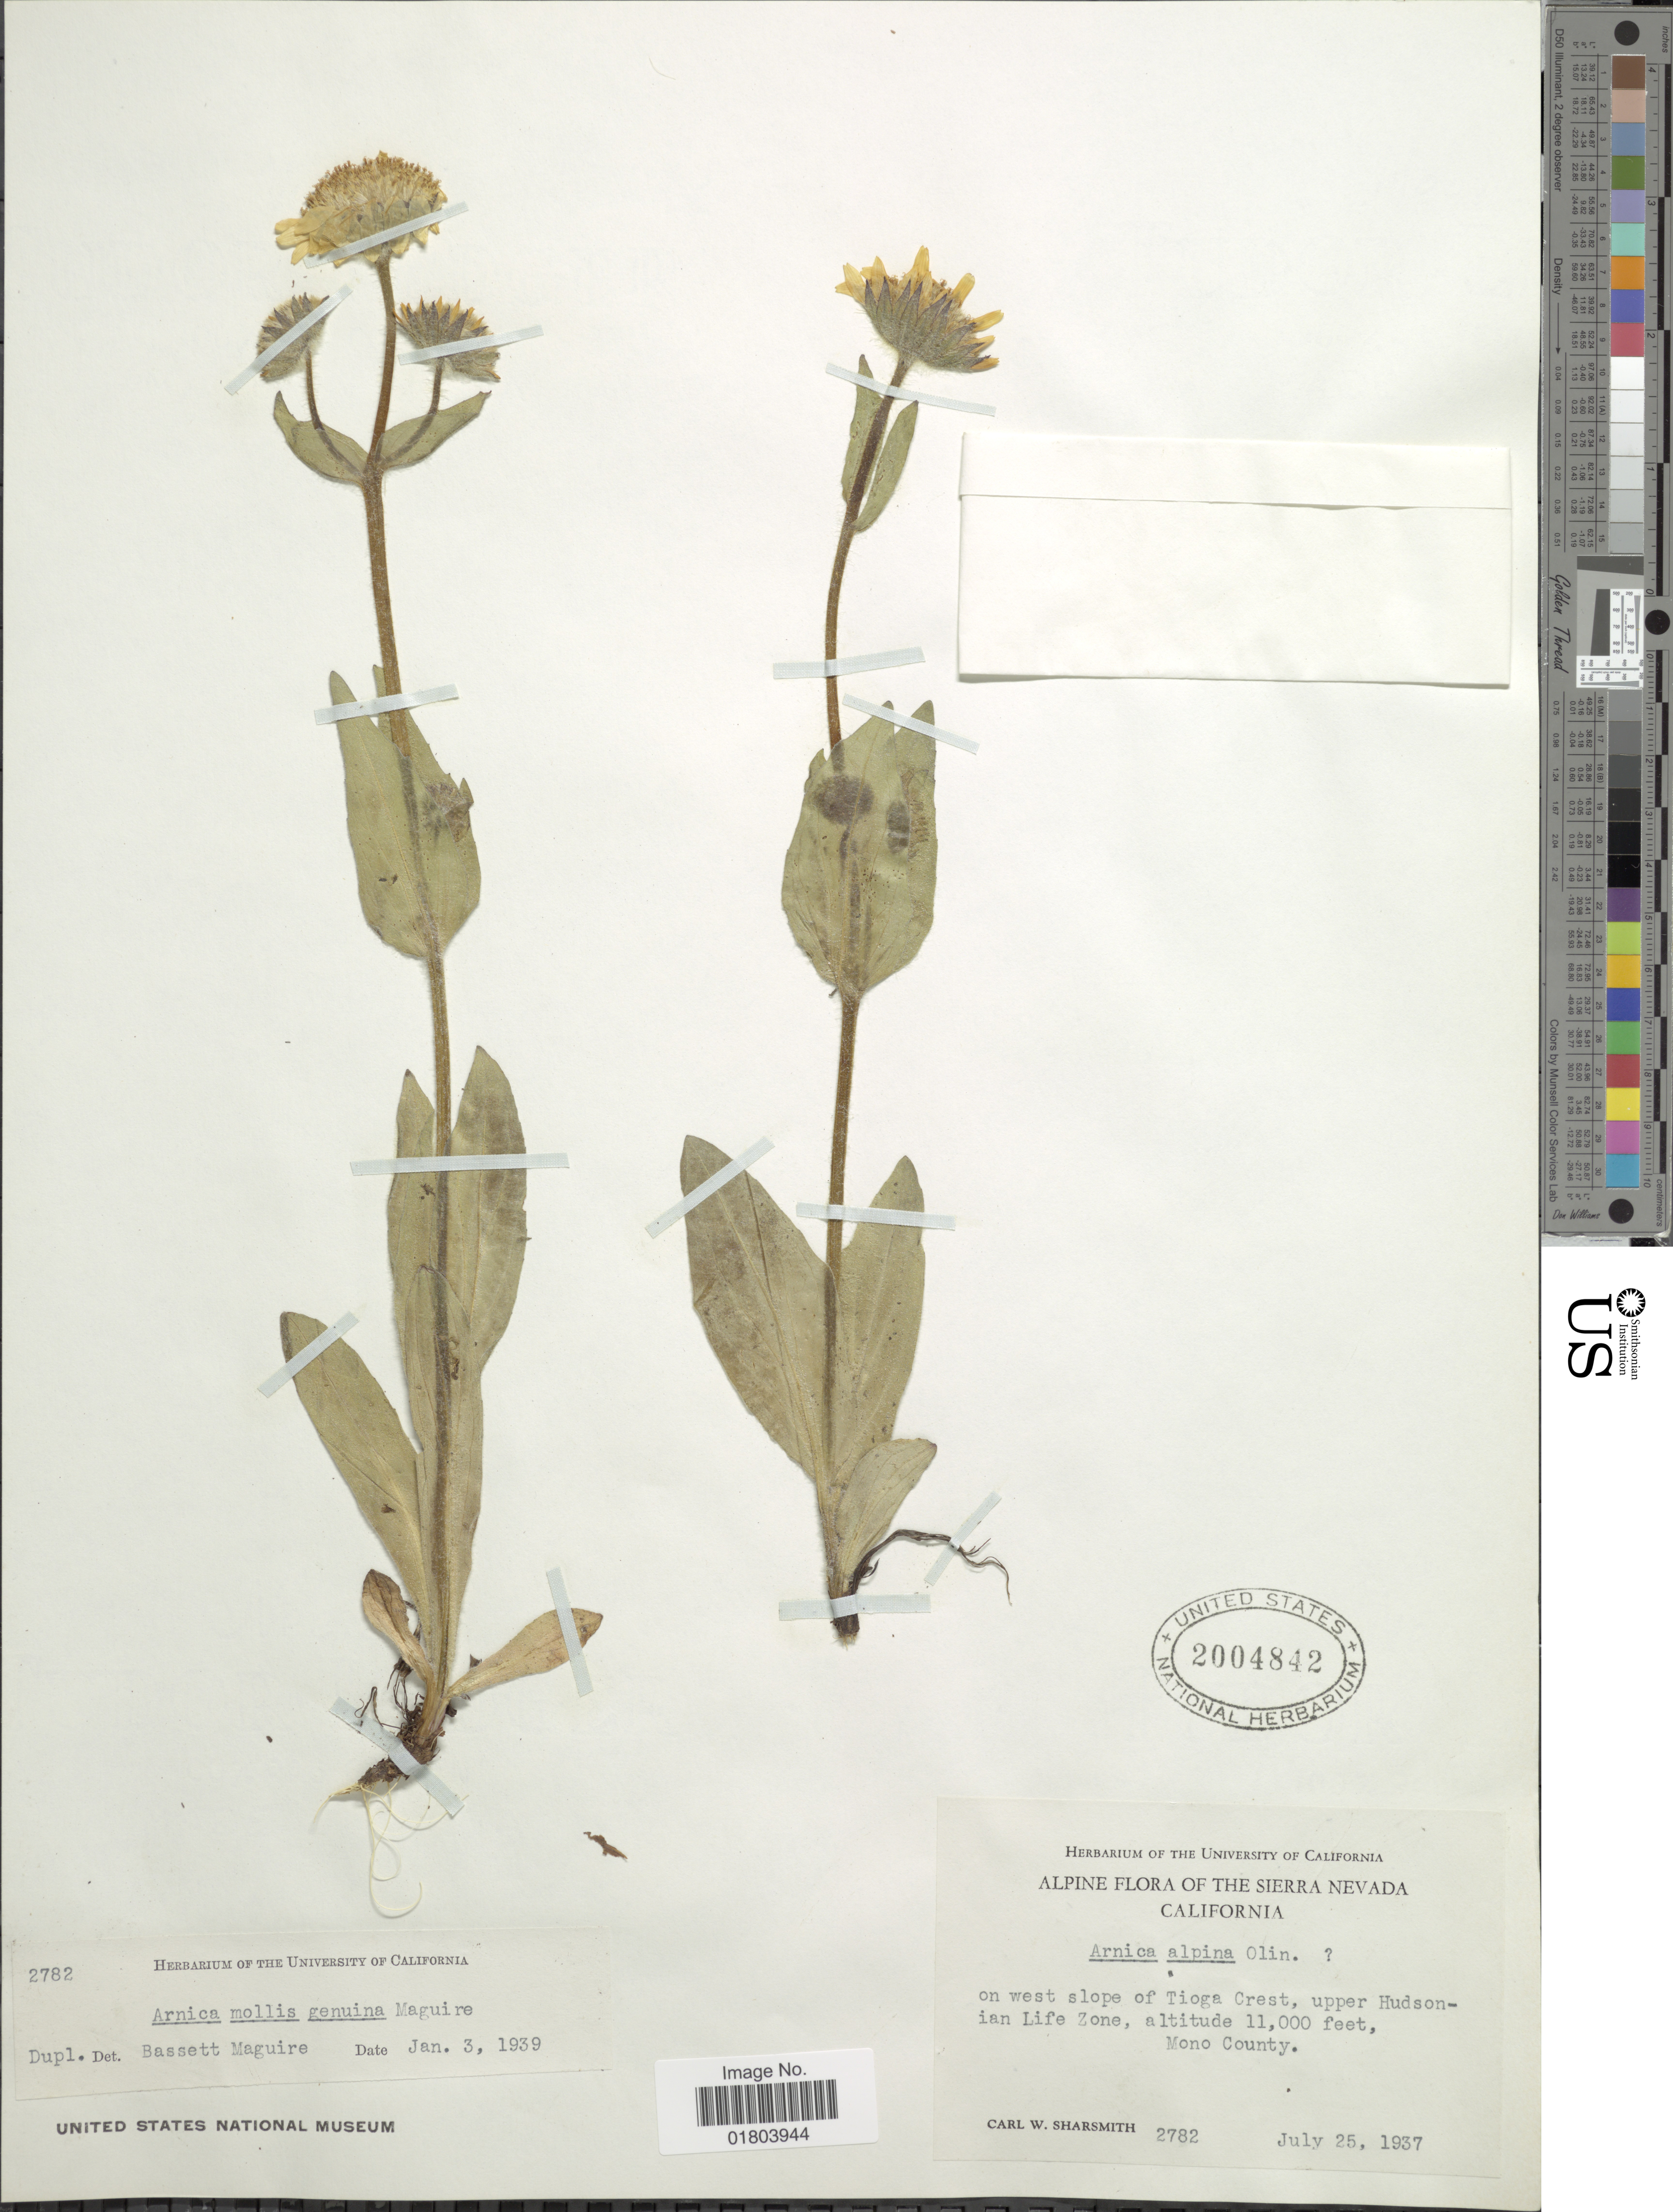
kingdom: Plantae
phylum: Tracheophyta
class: Magnoliopsida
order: Asterales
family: Asteraceae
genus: Arnica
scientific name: Arnica mollis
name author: Hook.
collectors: C. Sharsmith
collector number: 2782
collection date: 1937-07-25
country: United States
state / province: California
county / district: Mono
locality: Alpine, the Sierra Nevada, on west slope of Tioga Crest, upper Hudsonian Life Zone, Mono County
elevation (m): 3353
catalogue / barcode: US 2004842